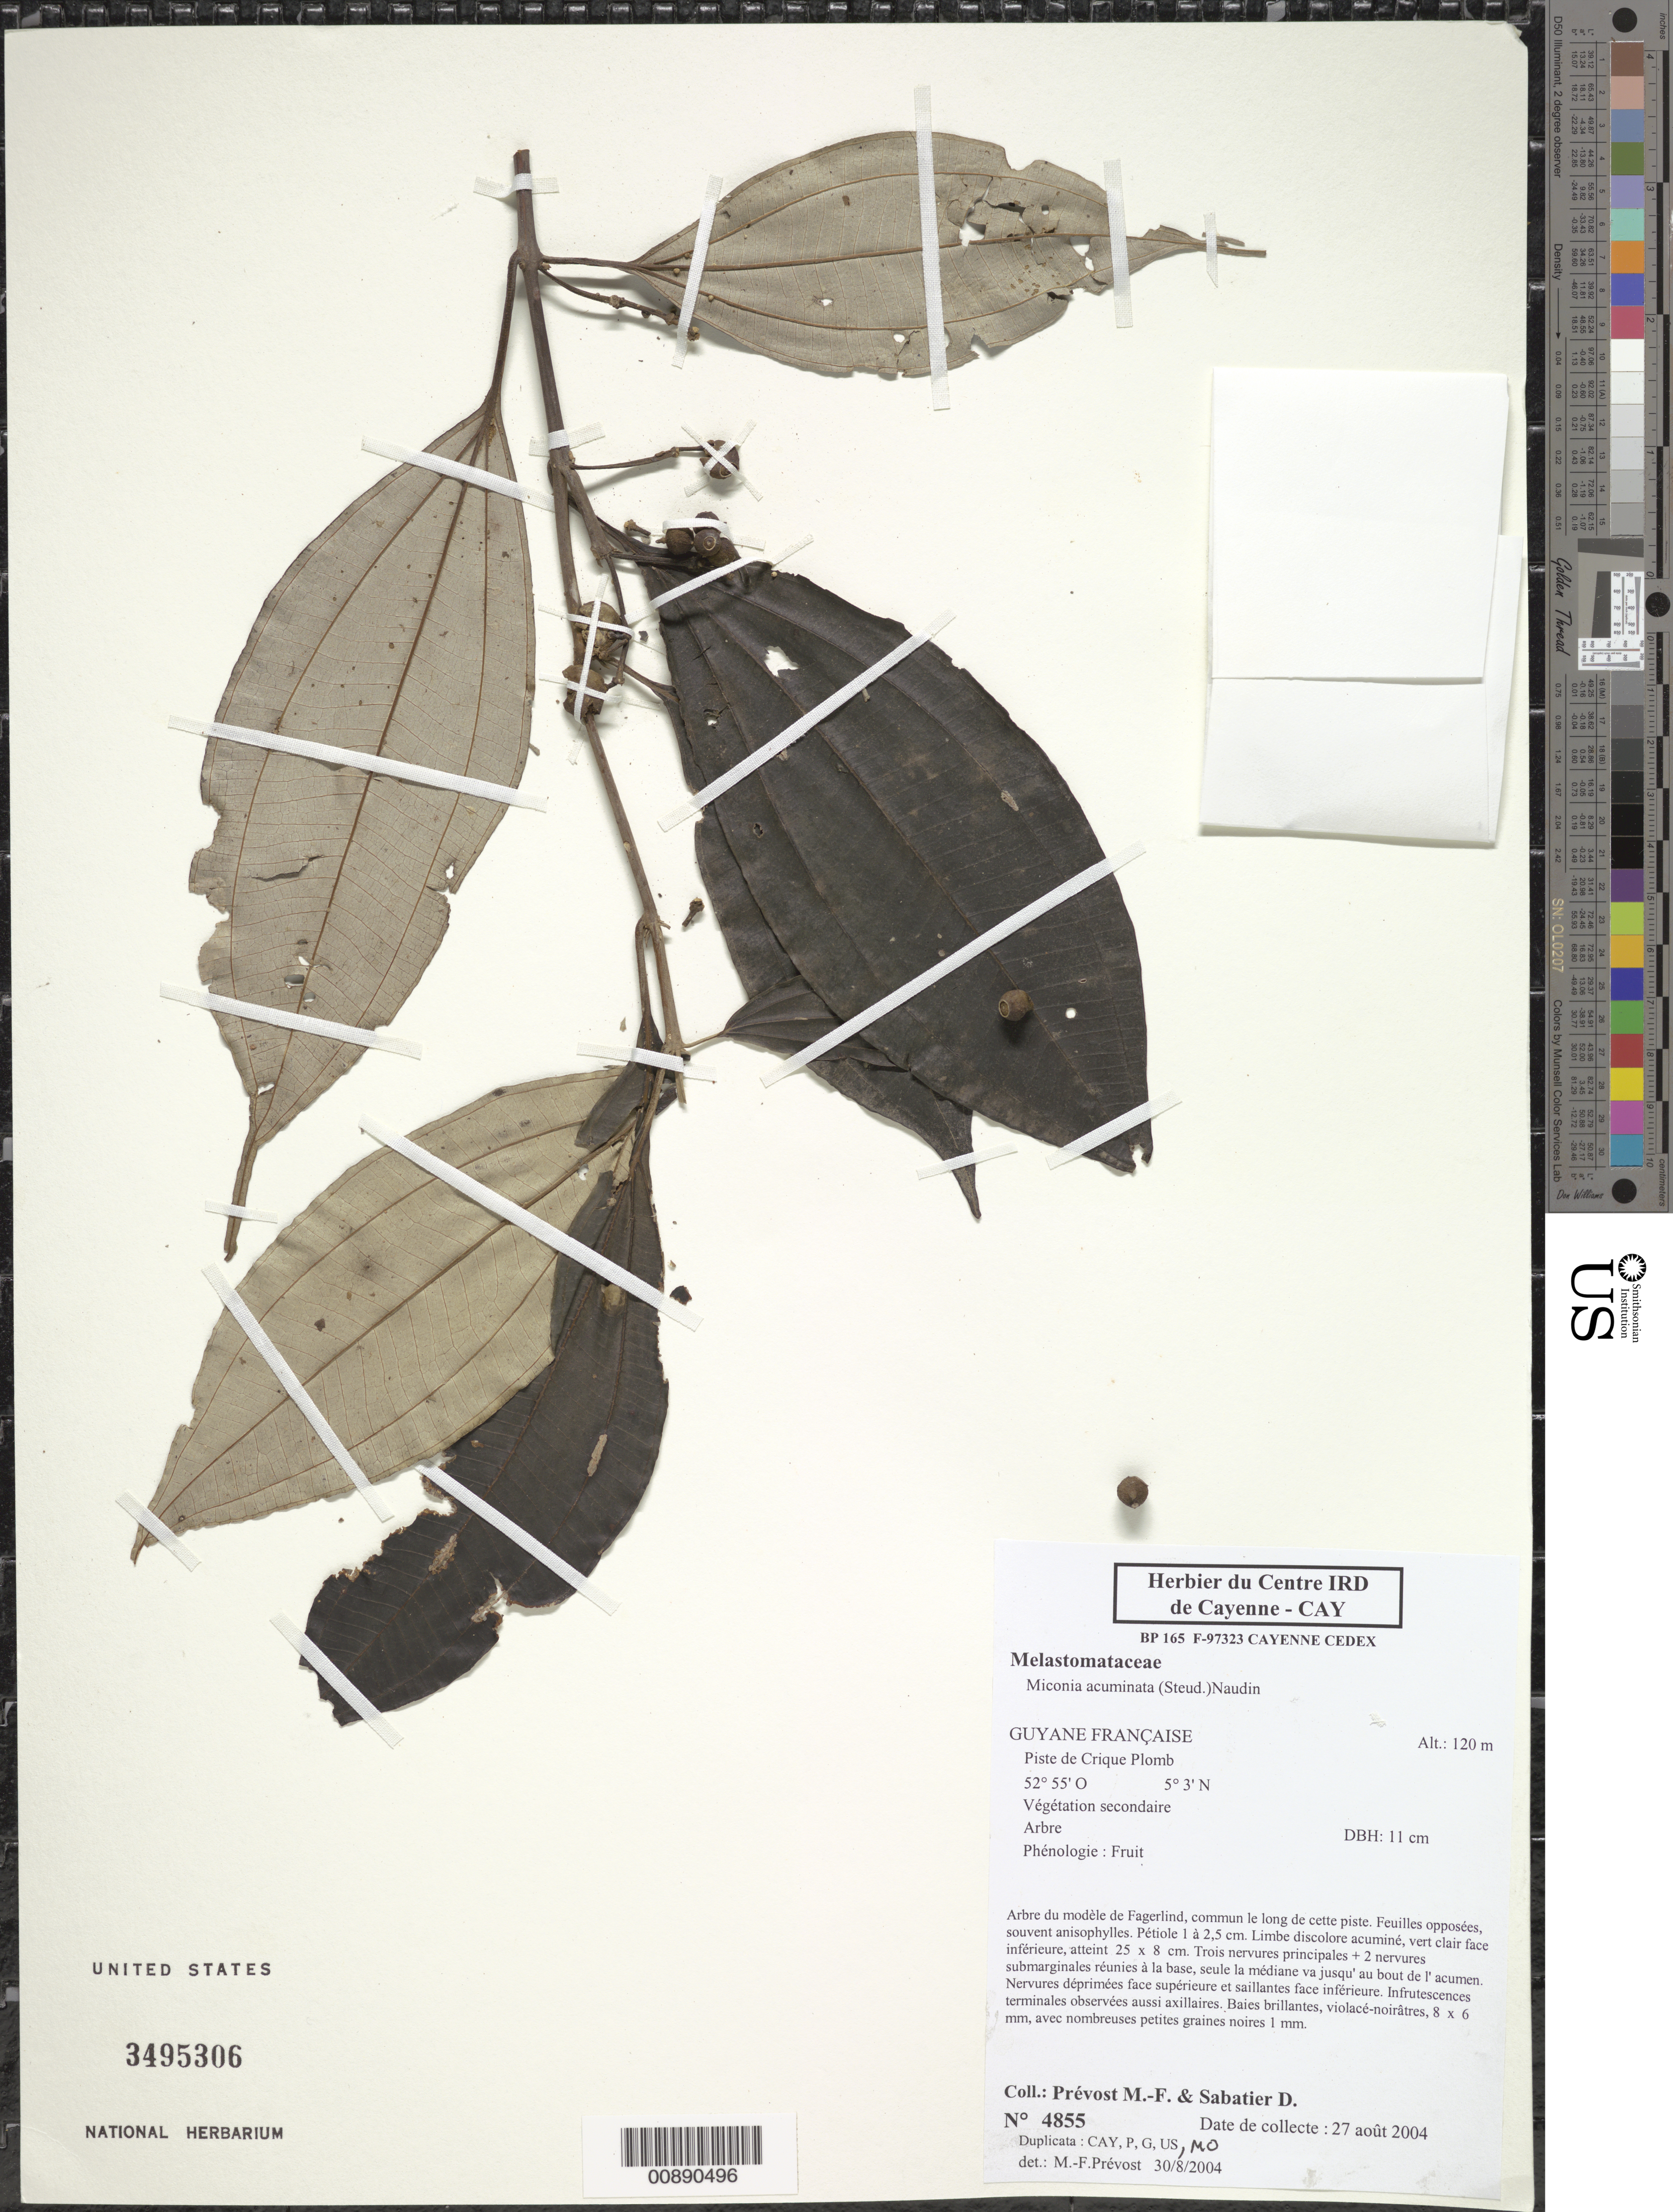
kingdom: Plantae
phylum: Tracheophyta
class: Magnoliopsida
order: Myrtales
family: Melastomataceae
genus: Miconia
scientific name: Miconia acuminata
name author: (Steud.) Naudin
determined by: Prévost, M.-F.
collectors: M.-F. Prévost & D. Sabatier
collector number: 4855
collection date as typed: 27-Aug-04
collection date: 2004-08-27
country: French Guiana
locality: Piste de Crique Plomb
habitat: Végétation secondaire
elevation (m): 120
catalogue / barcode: US 3495306